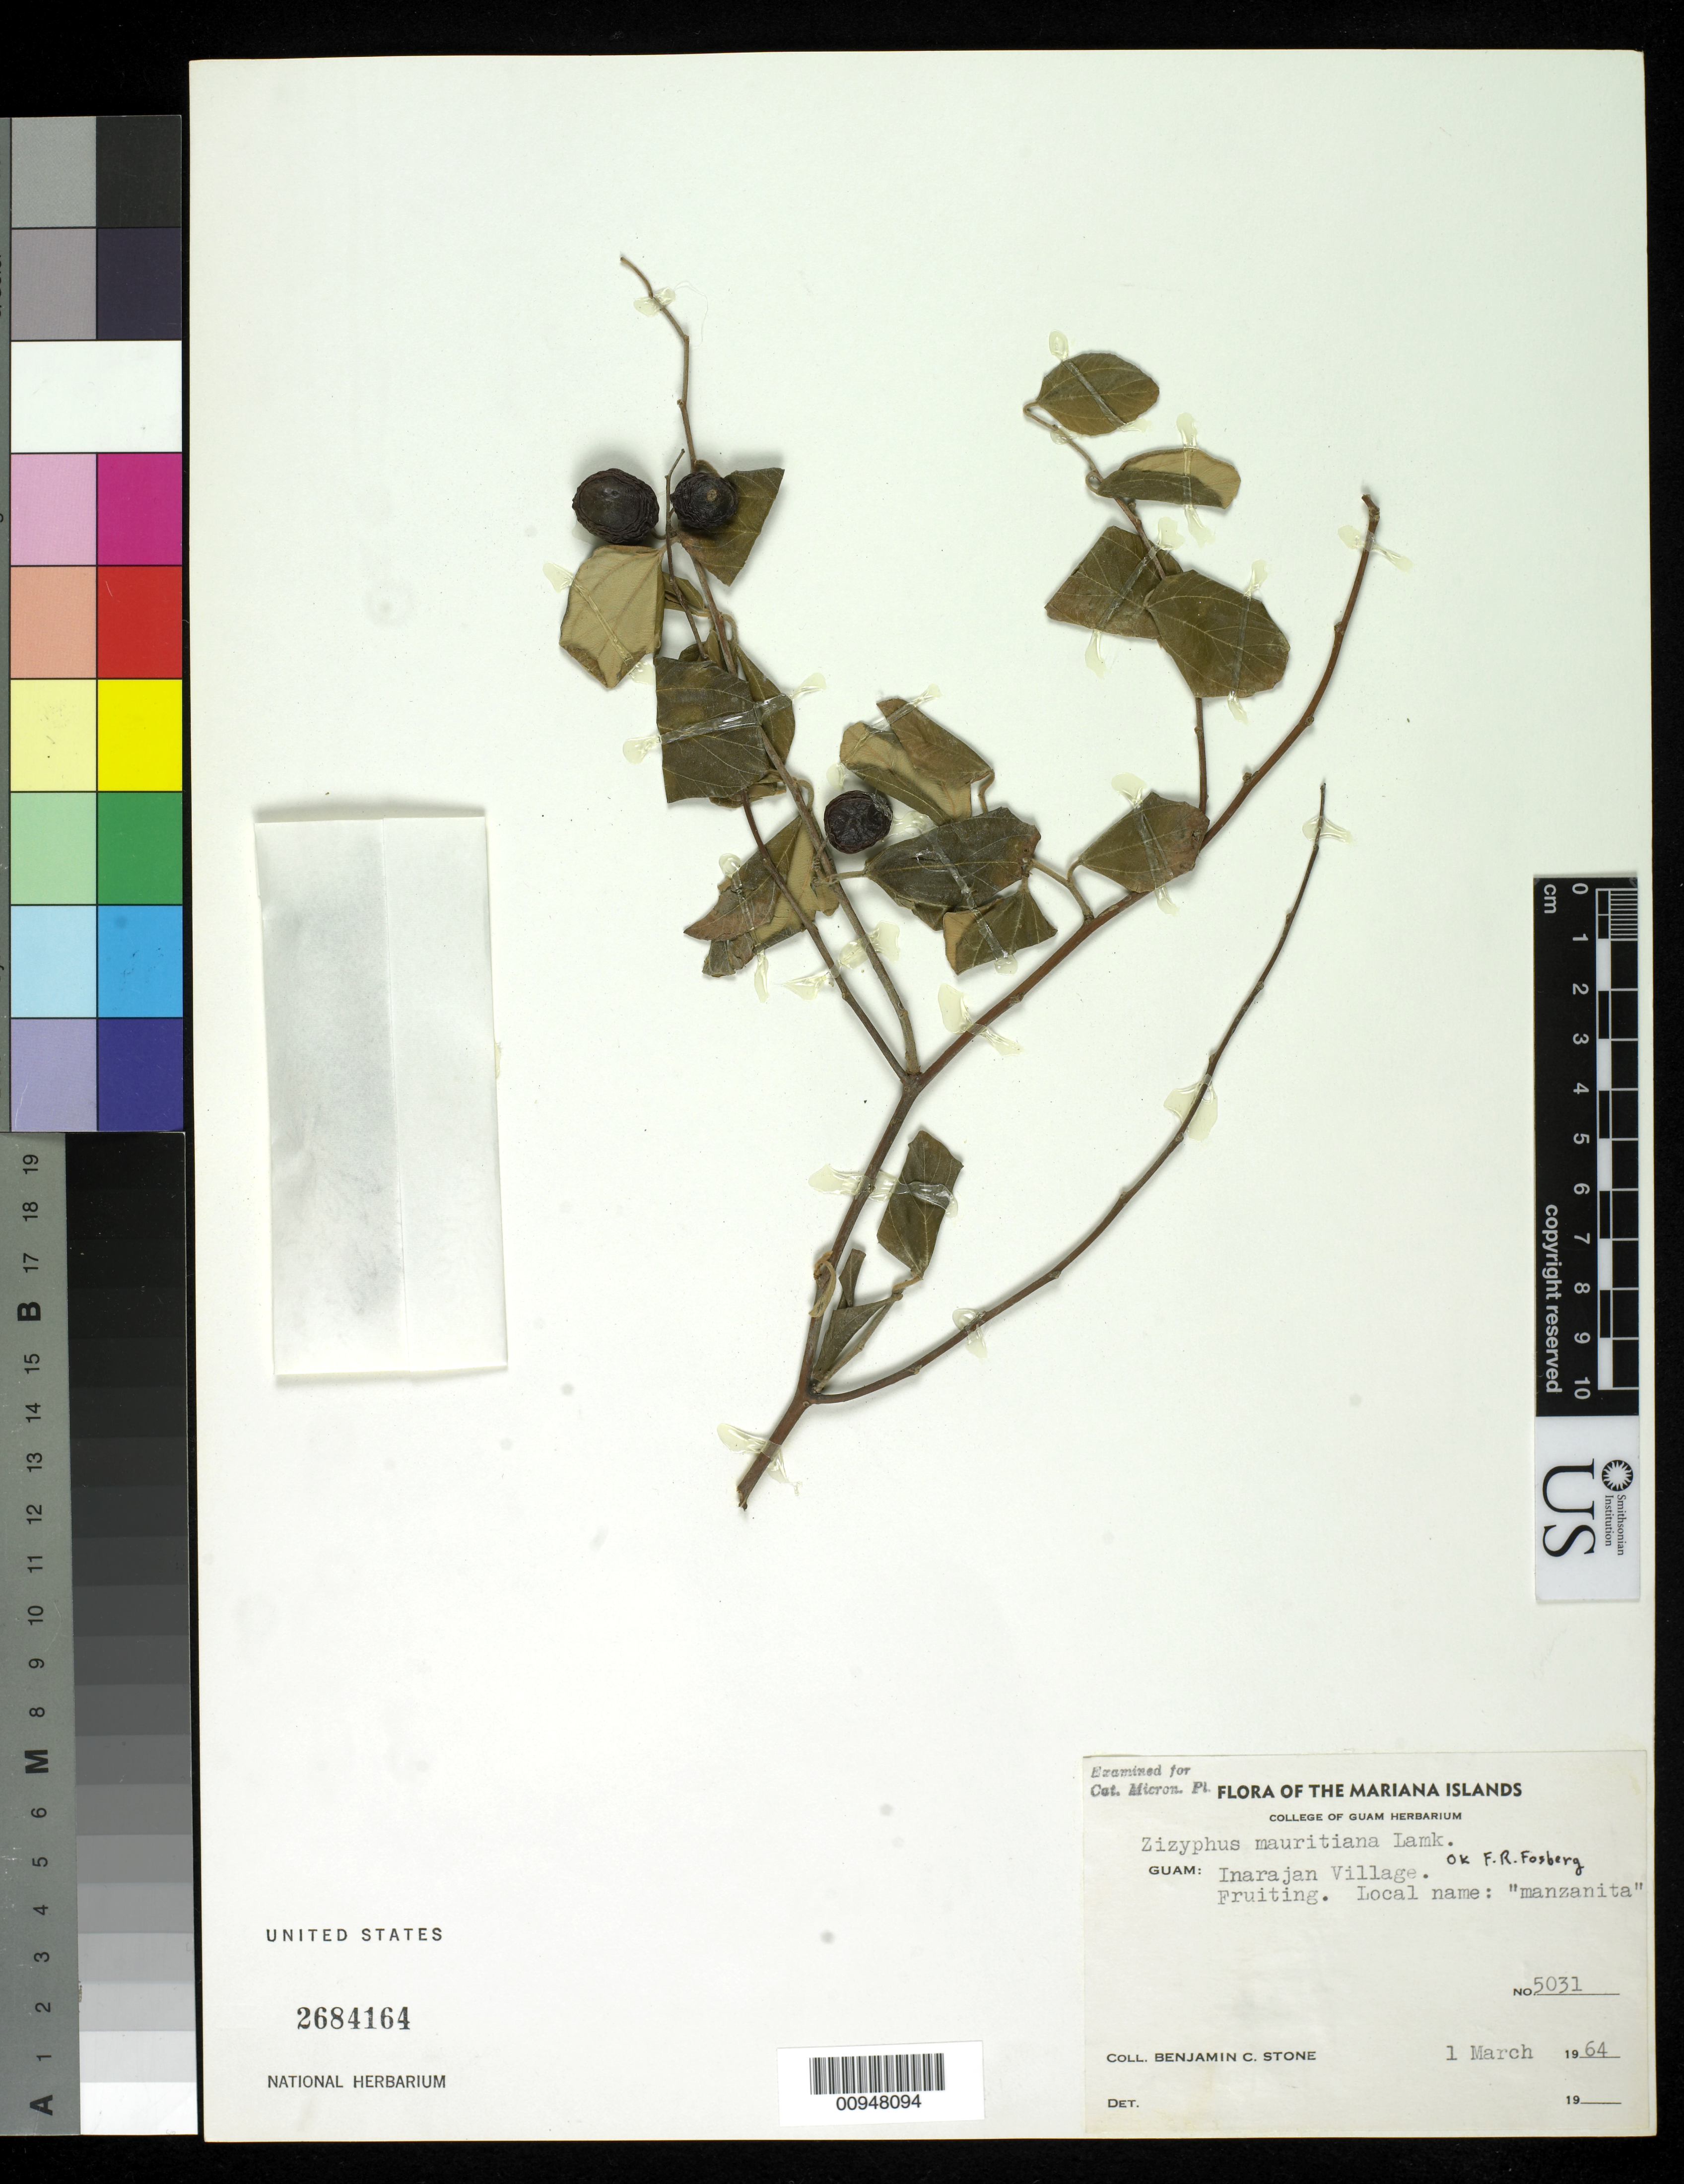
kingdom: Plantae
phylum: Tracheophyta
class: Magnoliopsida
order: Rosales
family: Rhamnaceae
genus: Ziziphus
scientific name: Ziziphus mauritiana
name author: Lam.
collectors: B. C. Stone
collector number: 5031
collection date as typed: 01 Mar 1964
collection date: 1964-03-01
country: Guam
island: Guam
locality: Inarjan village.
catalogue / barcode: US 2684164